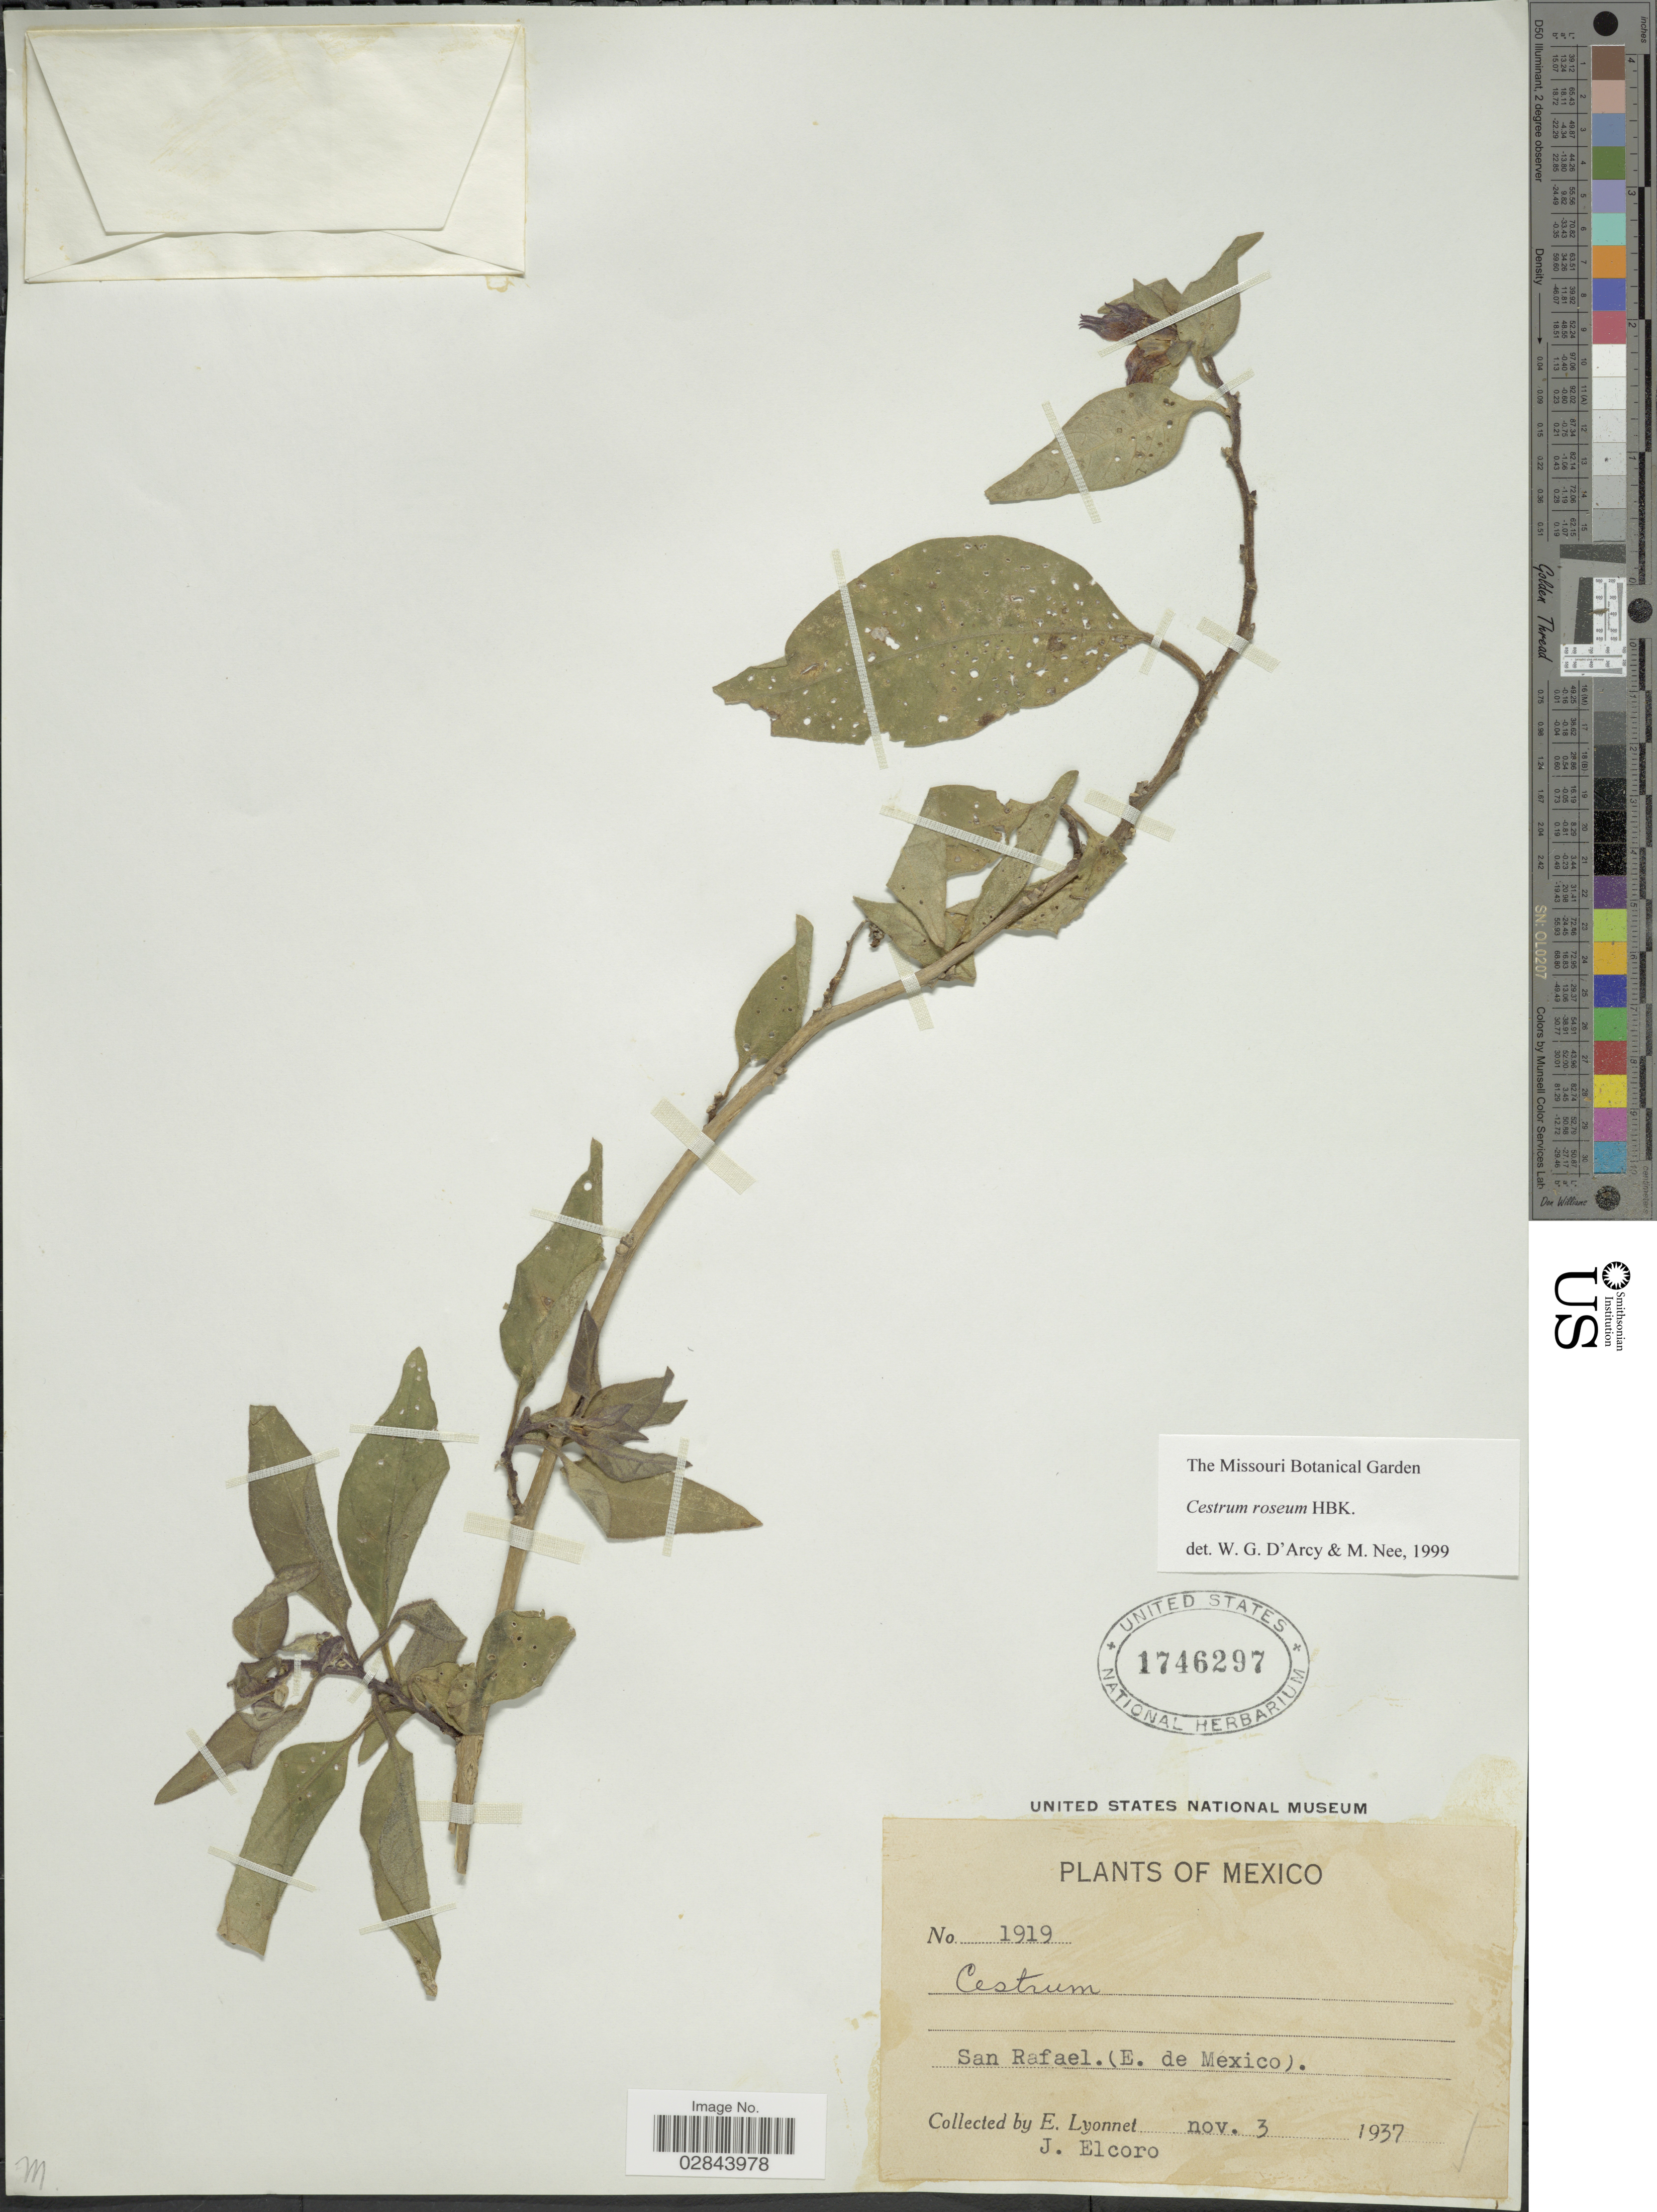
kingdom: Plantae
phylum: Tracheophyta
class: Magnoliopsida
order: Solanales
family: Solanaceae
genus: Cestrum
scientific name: Cestrum roseum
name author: Kunth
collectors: E. Lyonnet & J. Elcoro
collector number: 1919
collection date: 1937-11-03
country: Mexico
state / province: Veracruz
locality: San Rafael. (E. de Mexico).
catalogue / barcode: US 1746297